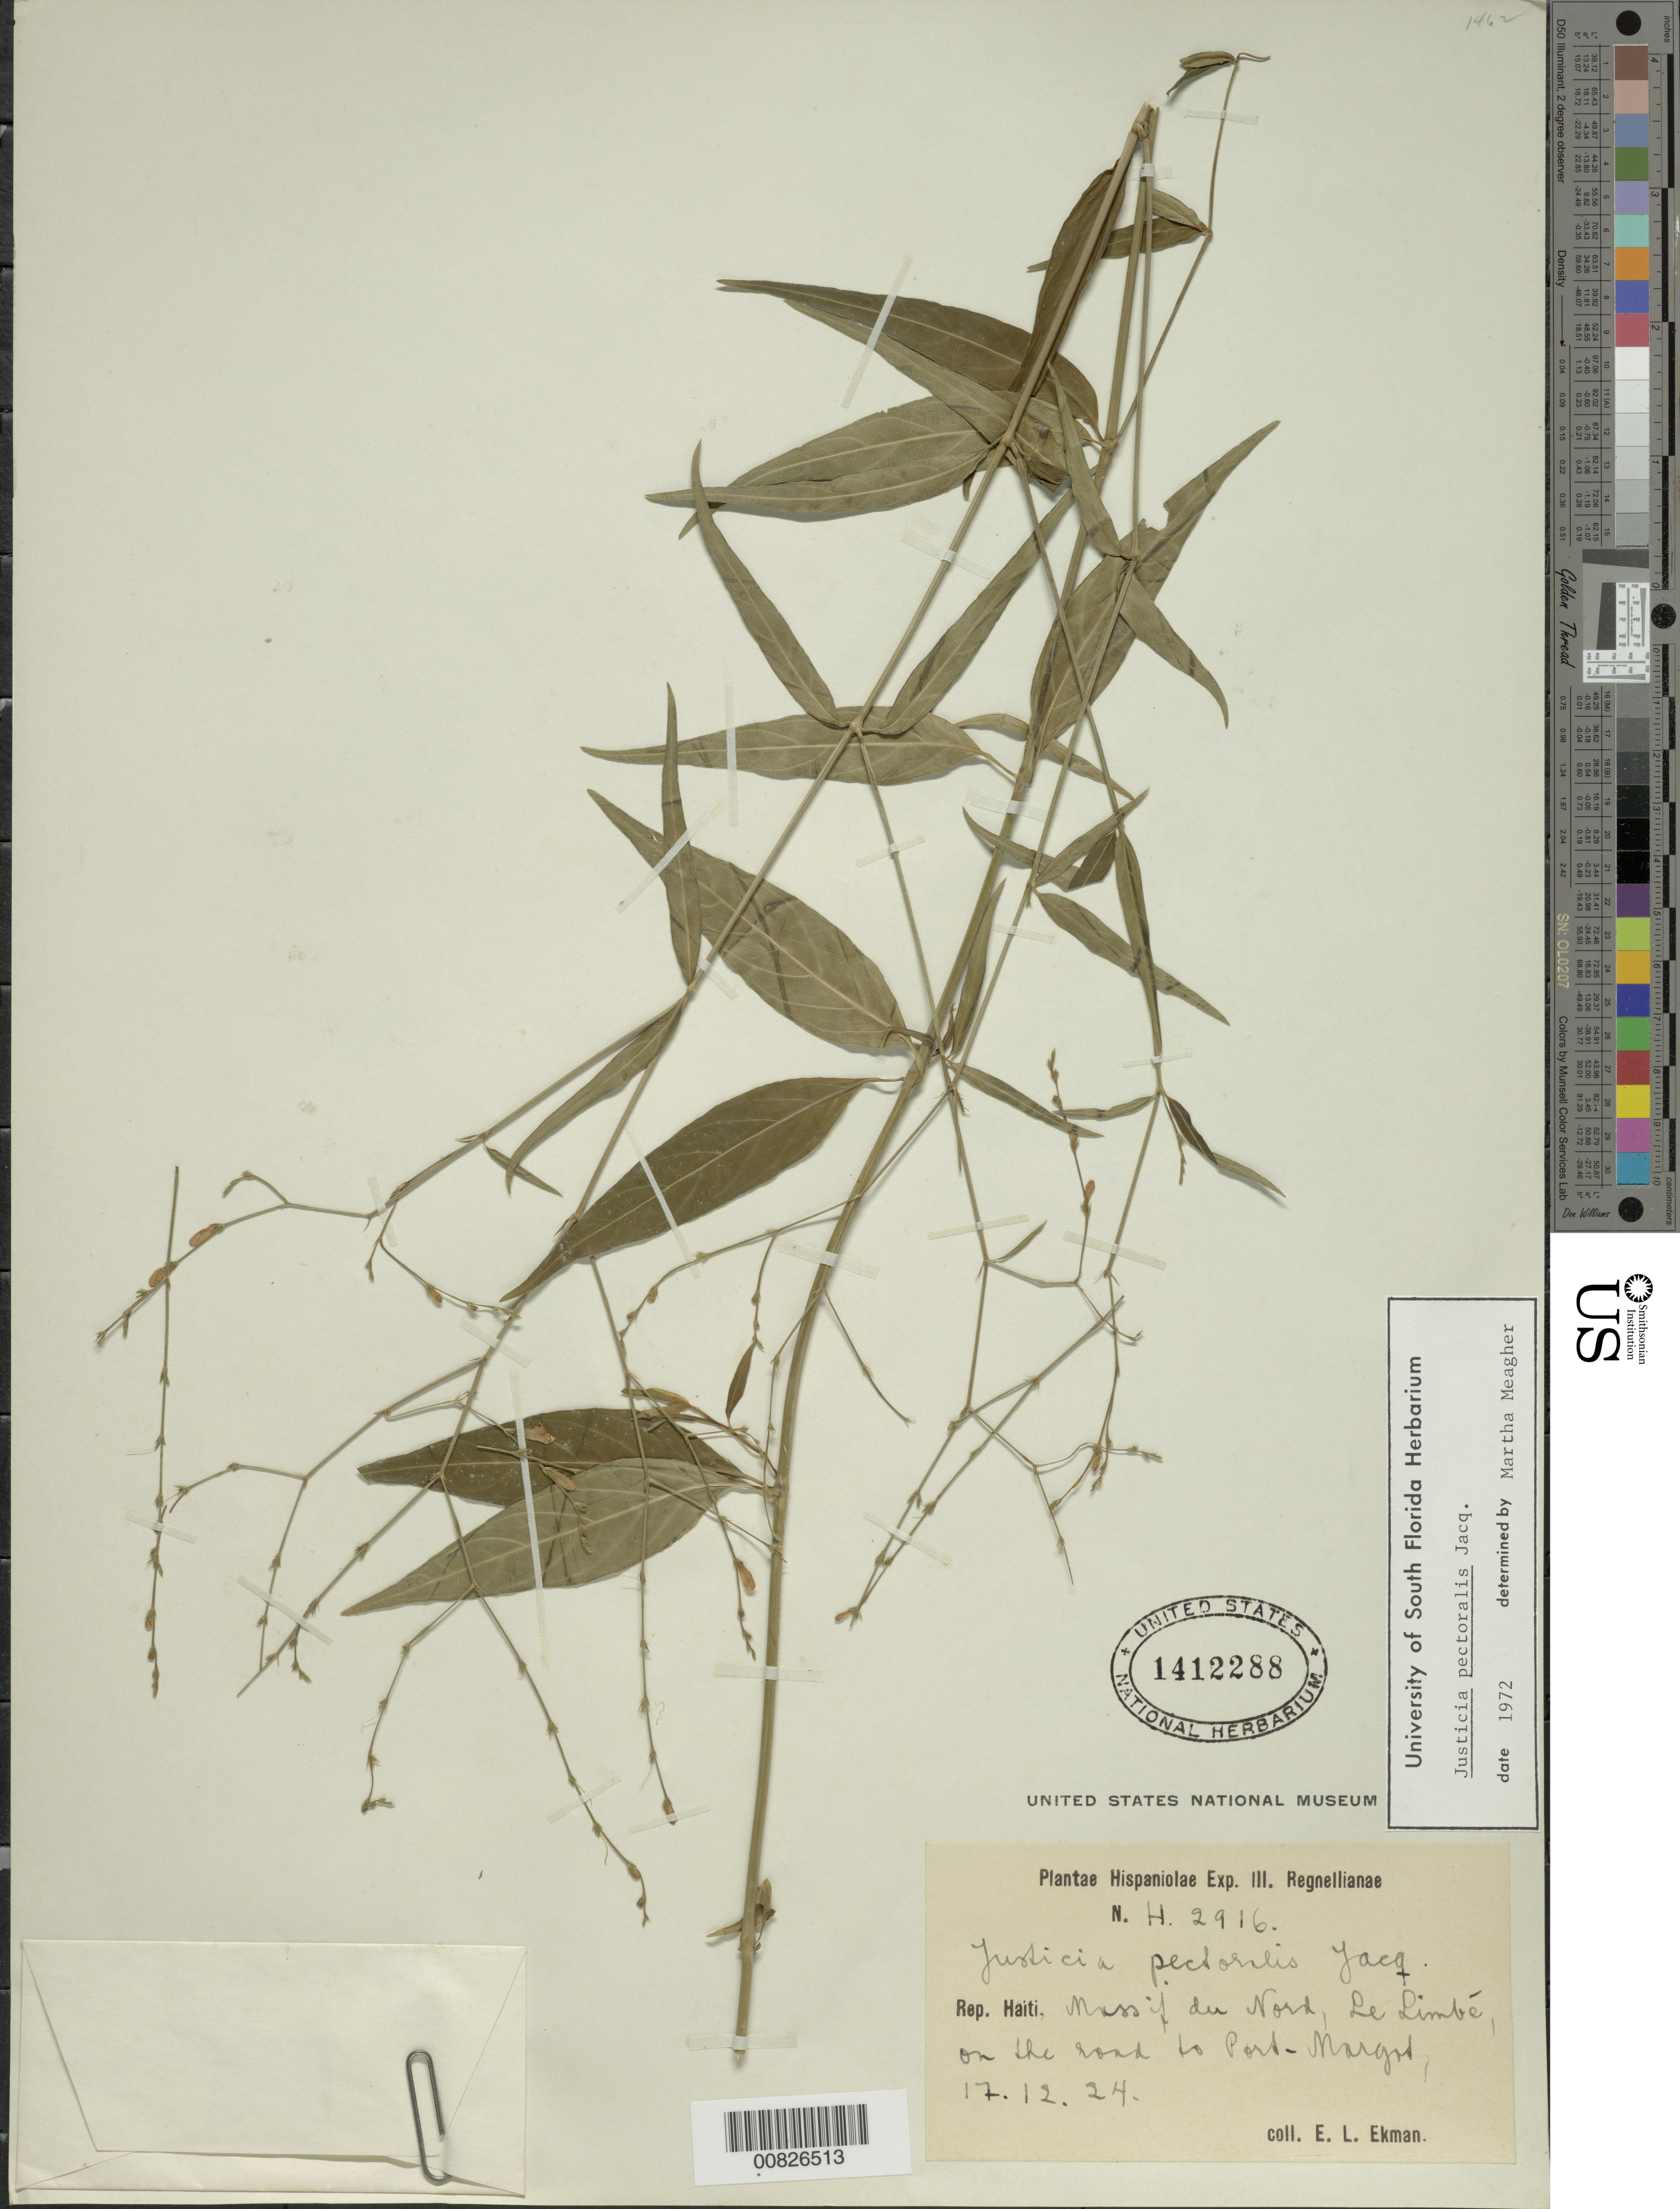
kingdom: Plantae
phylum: Tracheophyta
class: Magnoliopsida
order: Lamiales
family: Acanthaceae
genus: Justicia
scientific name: Justicia pectoralis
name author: Jacq.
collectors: E. L. Ekman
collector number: H 2916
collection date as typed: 17 Dec 1924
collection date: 1924-12-17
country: Haiti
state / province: Nord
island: Hispaniola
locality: Massif du Nord, Le Limbé, road to Port-Margot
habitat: On road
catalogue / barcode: US 1412288